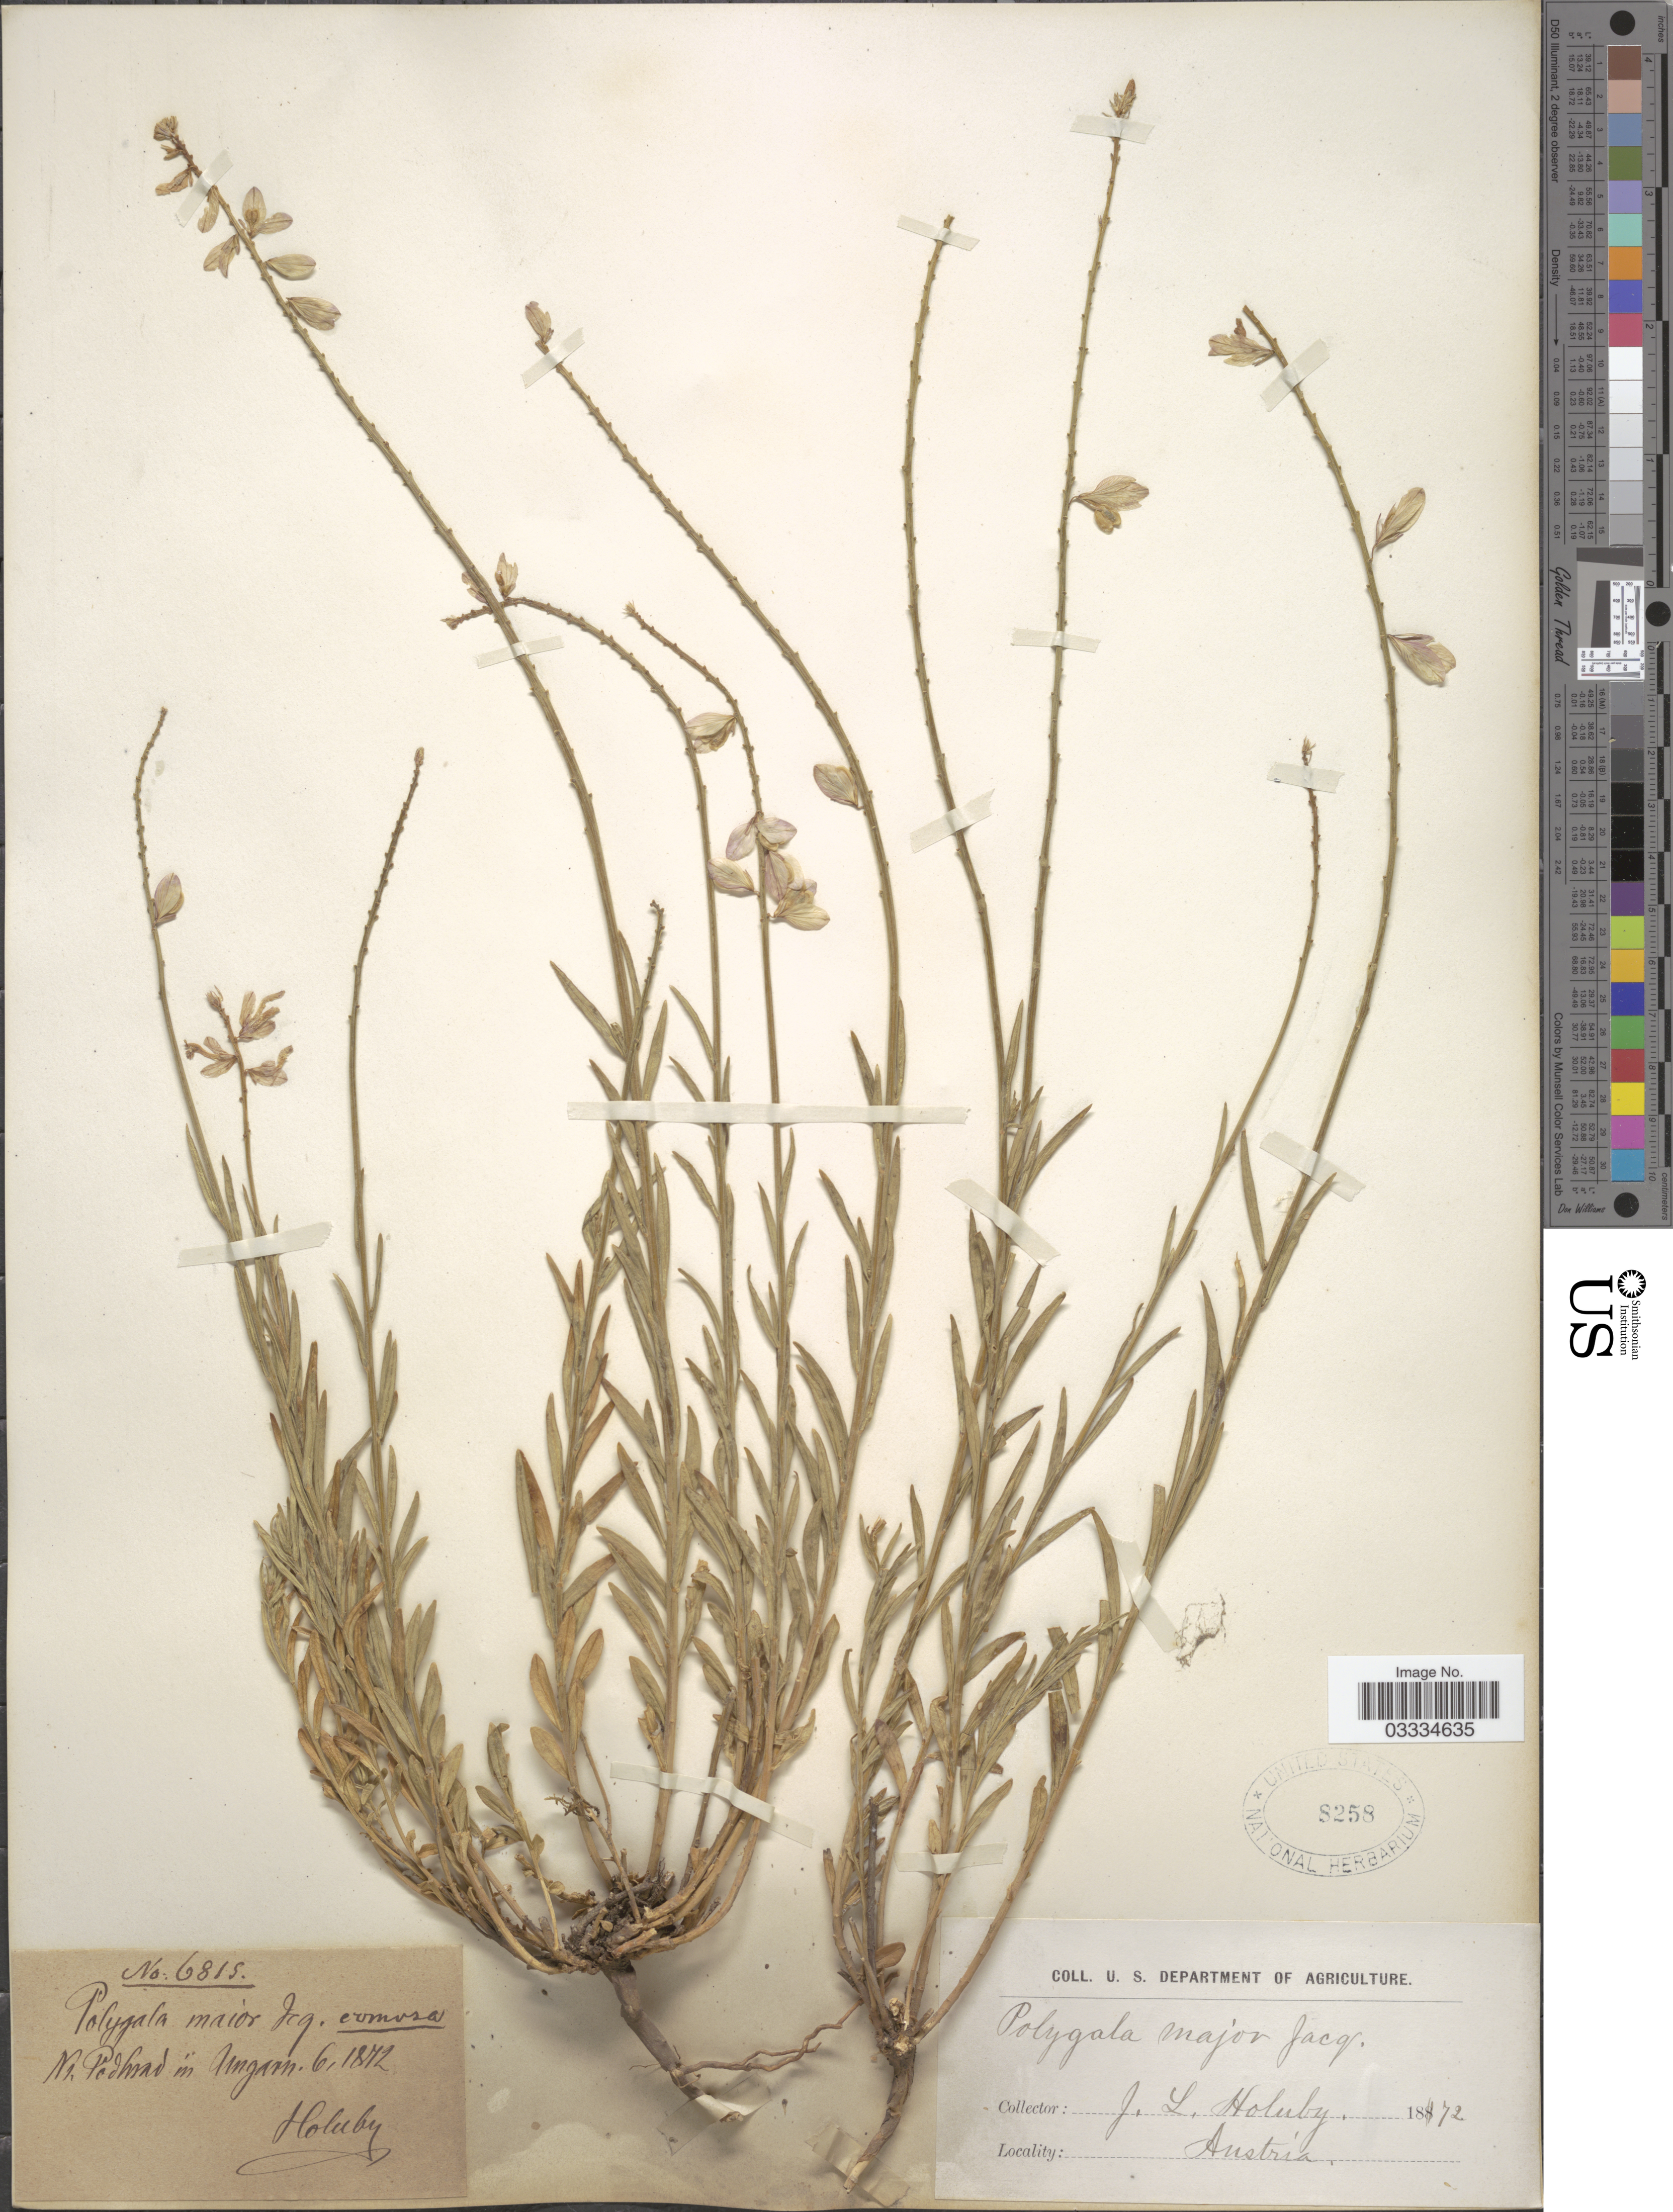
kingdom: Plantae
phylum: Tracheophyta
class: Magnoliopsida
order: Fabales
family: Polygalaceae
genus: Polygala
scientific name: Polygala major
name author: Jacq.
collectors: J. Holuby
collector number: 6815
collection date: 1872-06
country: Austria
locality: Nr Pedhrad [interpreted] im Ungarn .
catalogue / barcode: US 8258